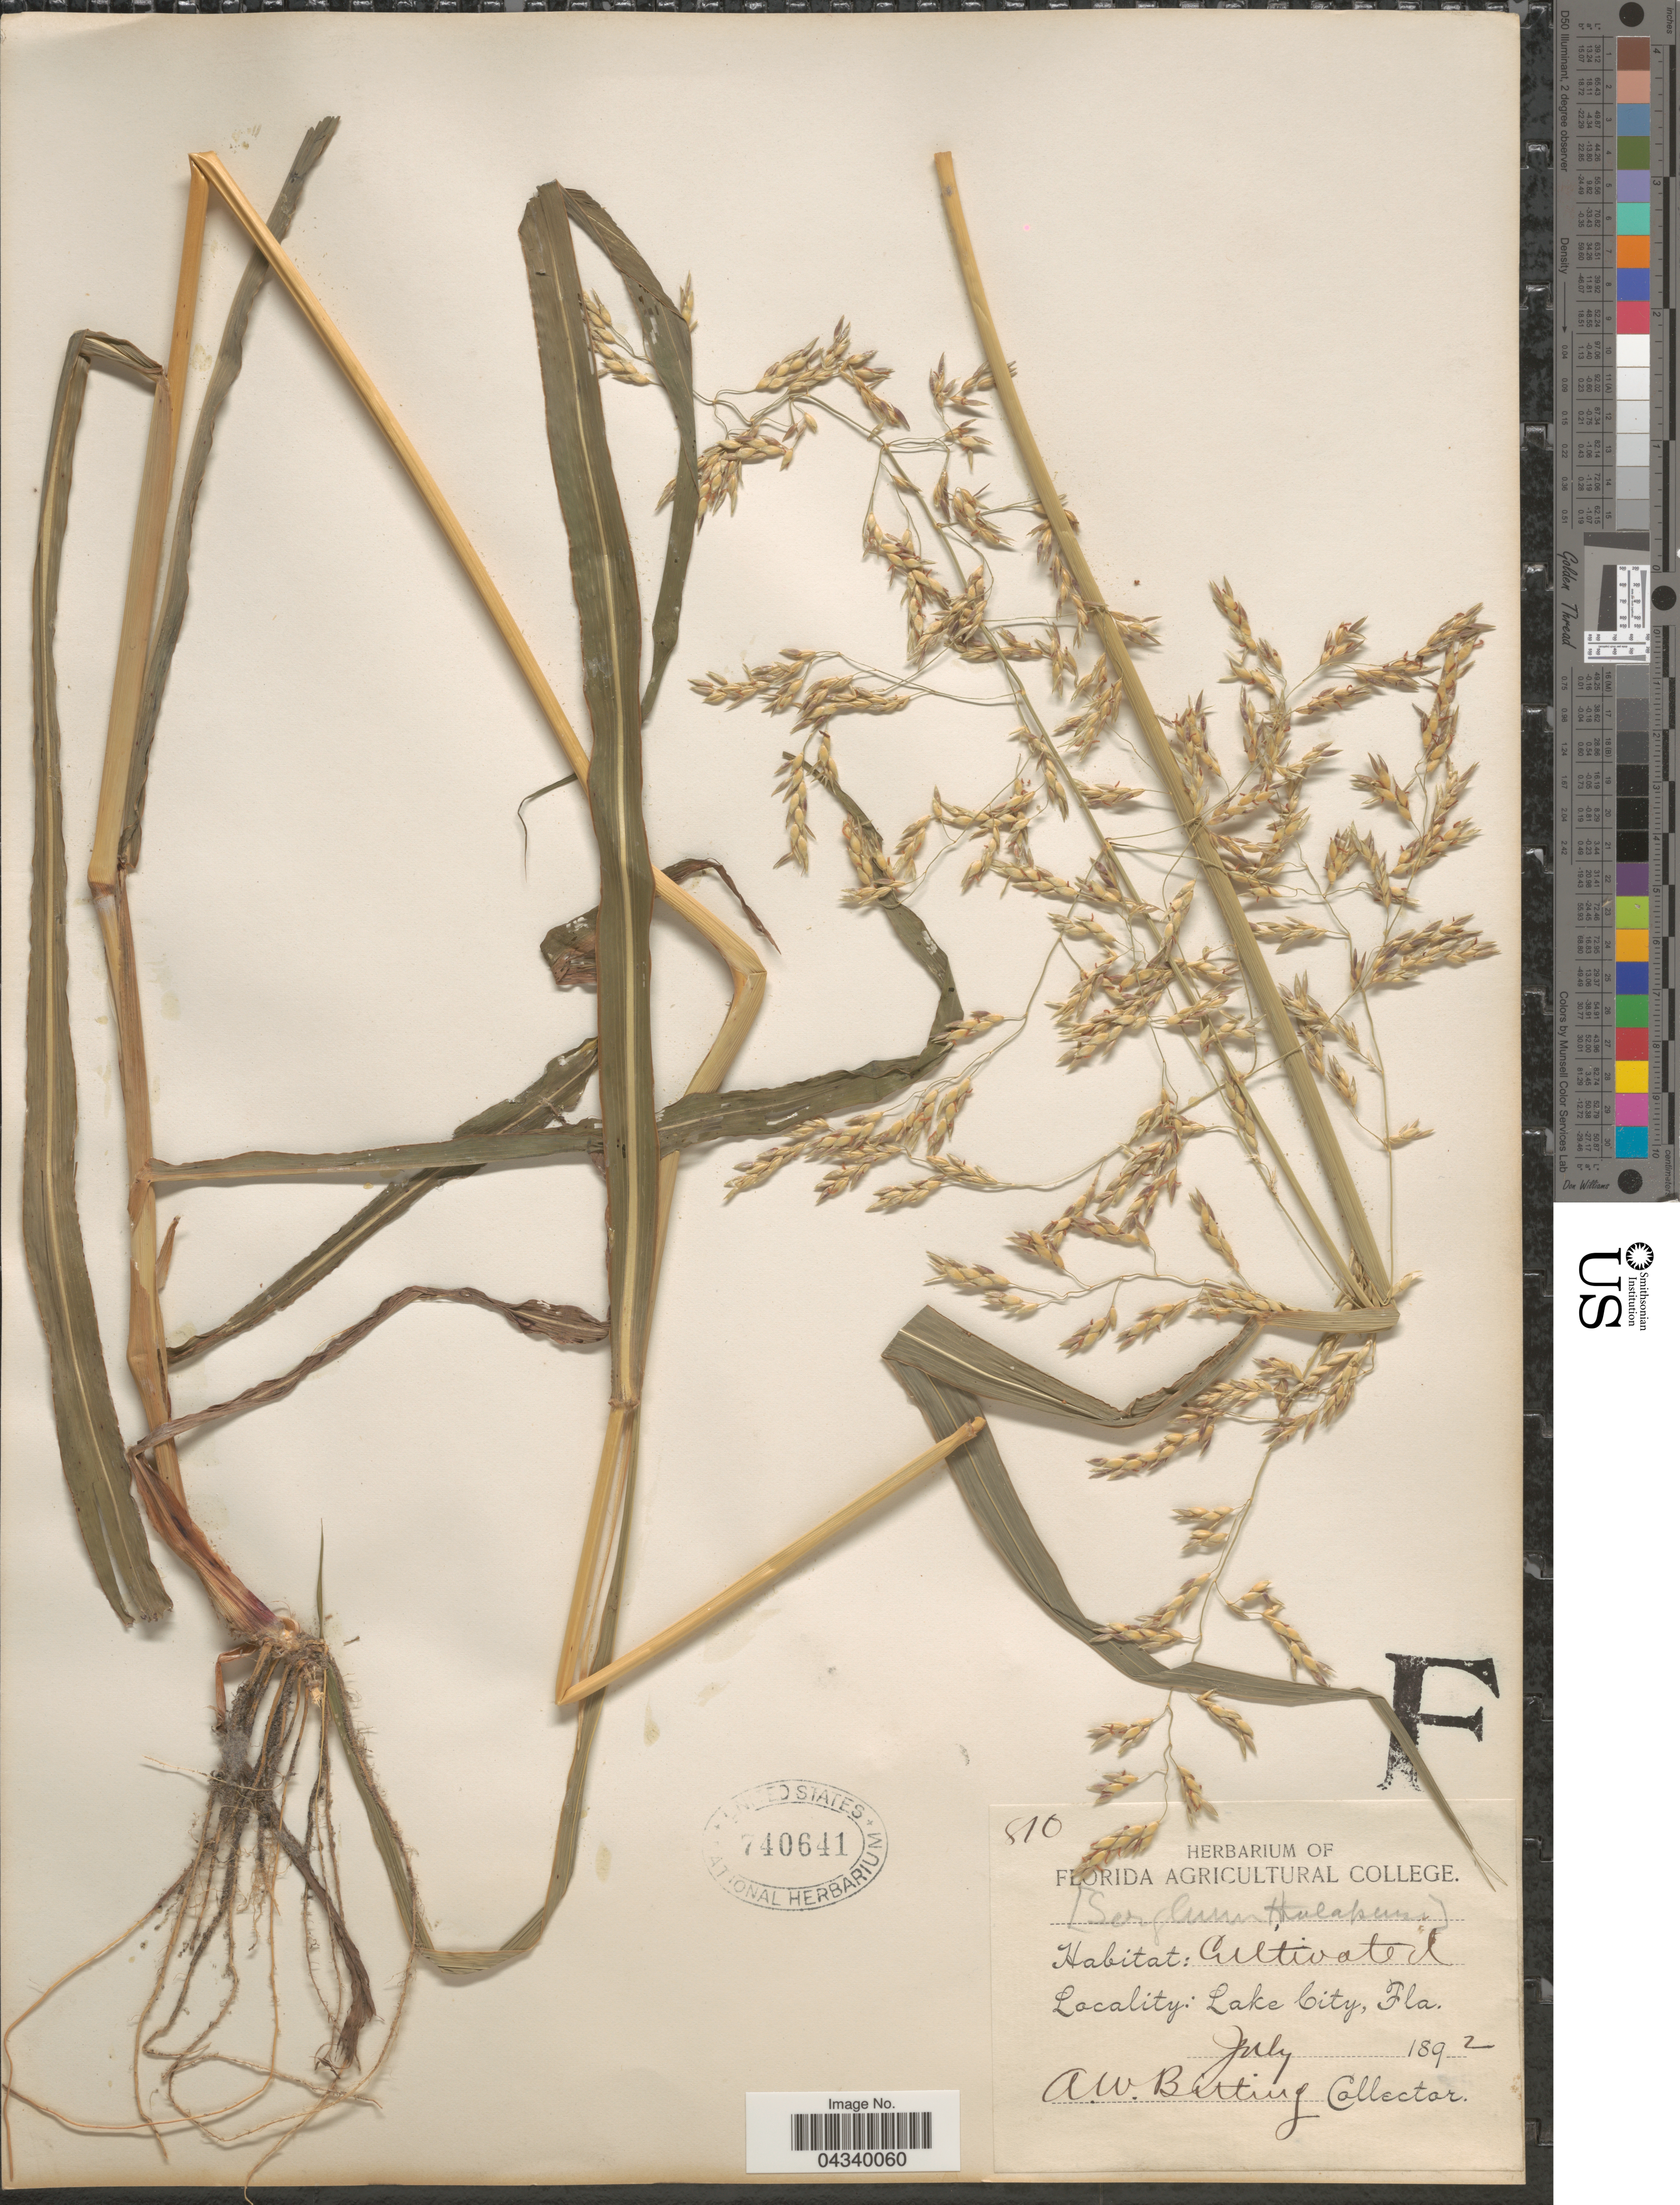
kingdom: Plantae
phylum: Tracheophyta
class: Liliopsida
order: Poales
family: Poaceae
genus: Sorghum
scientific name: Sorghum halepense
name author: (L.) Pers.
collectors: A. Bitting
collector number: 810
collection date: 1892-07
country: United States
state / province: Florida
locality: Lake City.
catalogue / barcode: US 740641